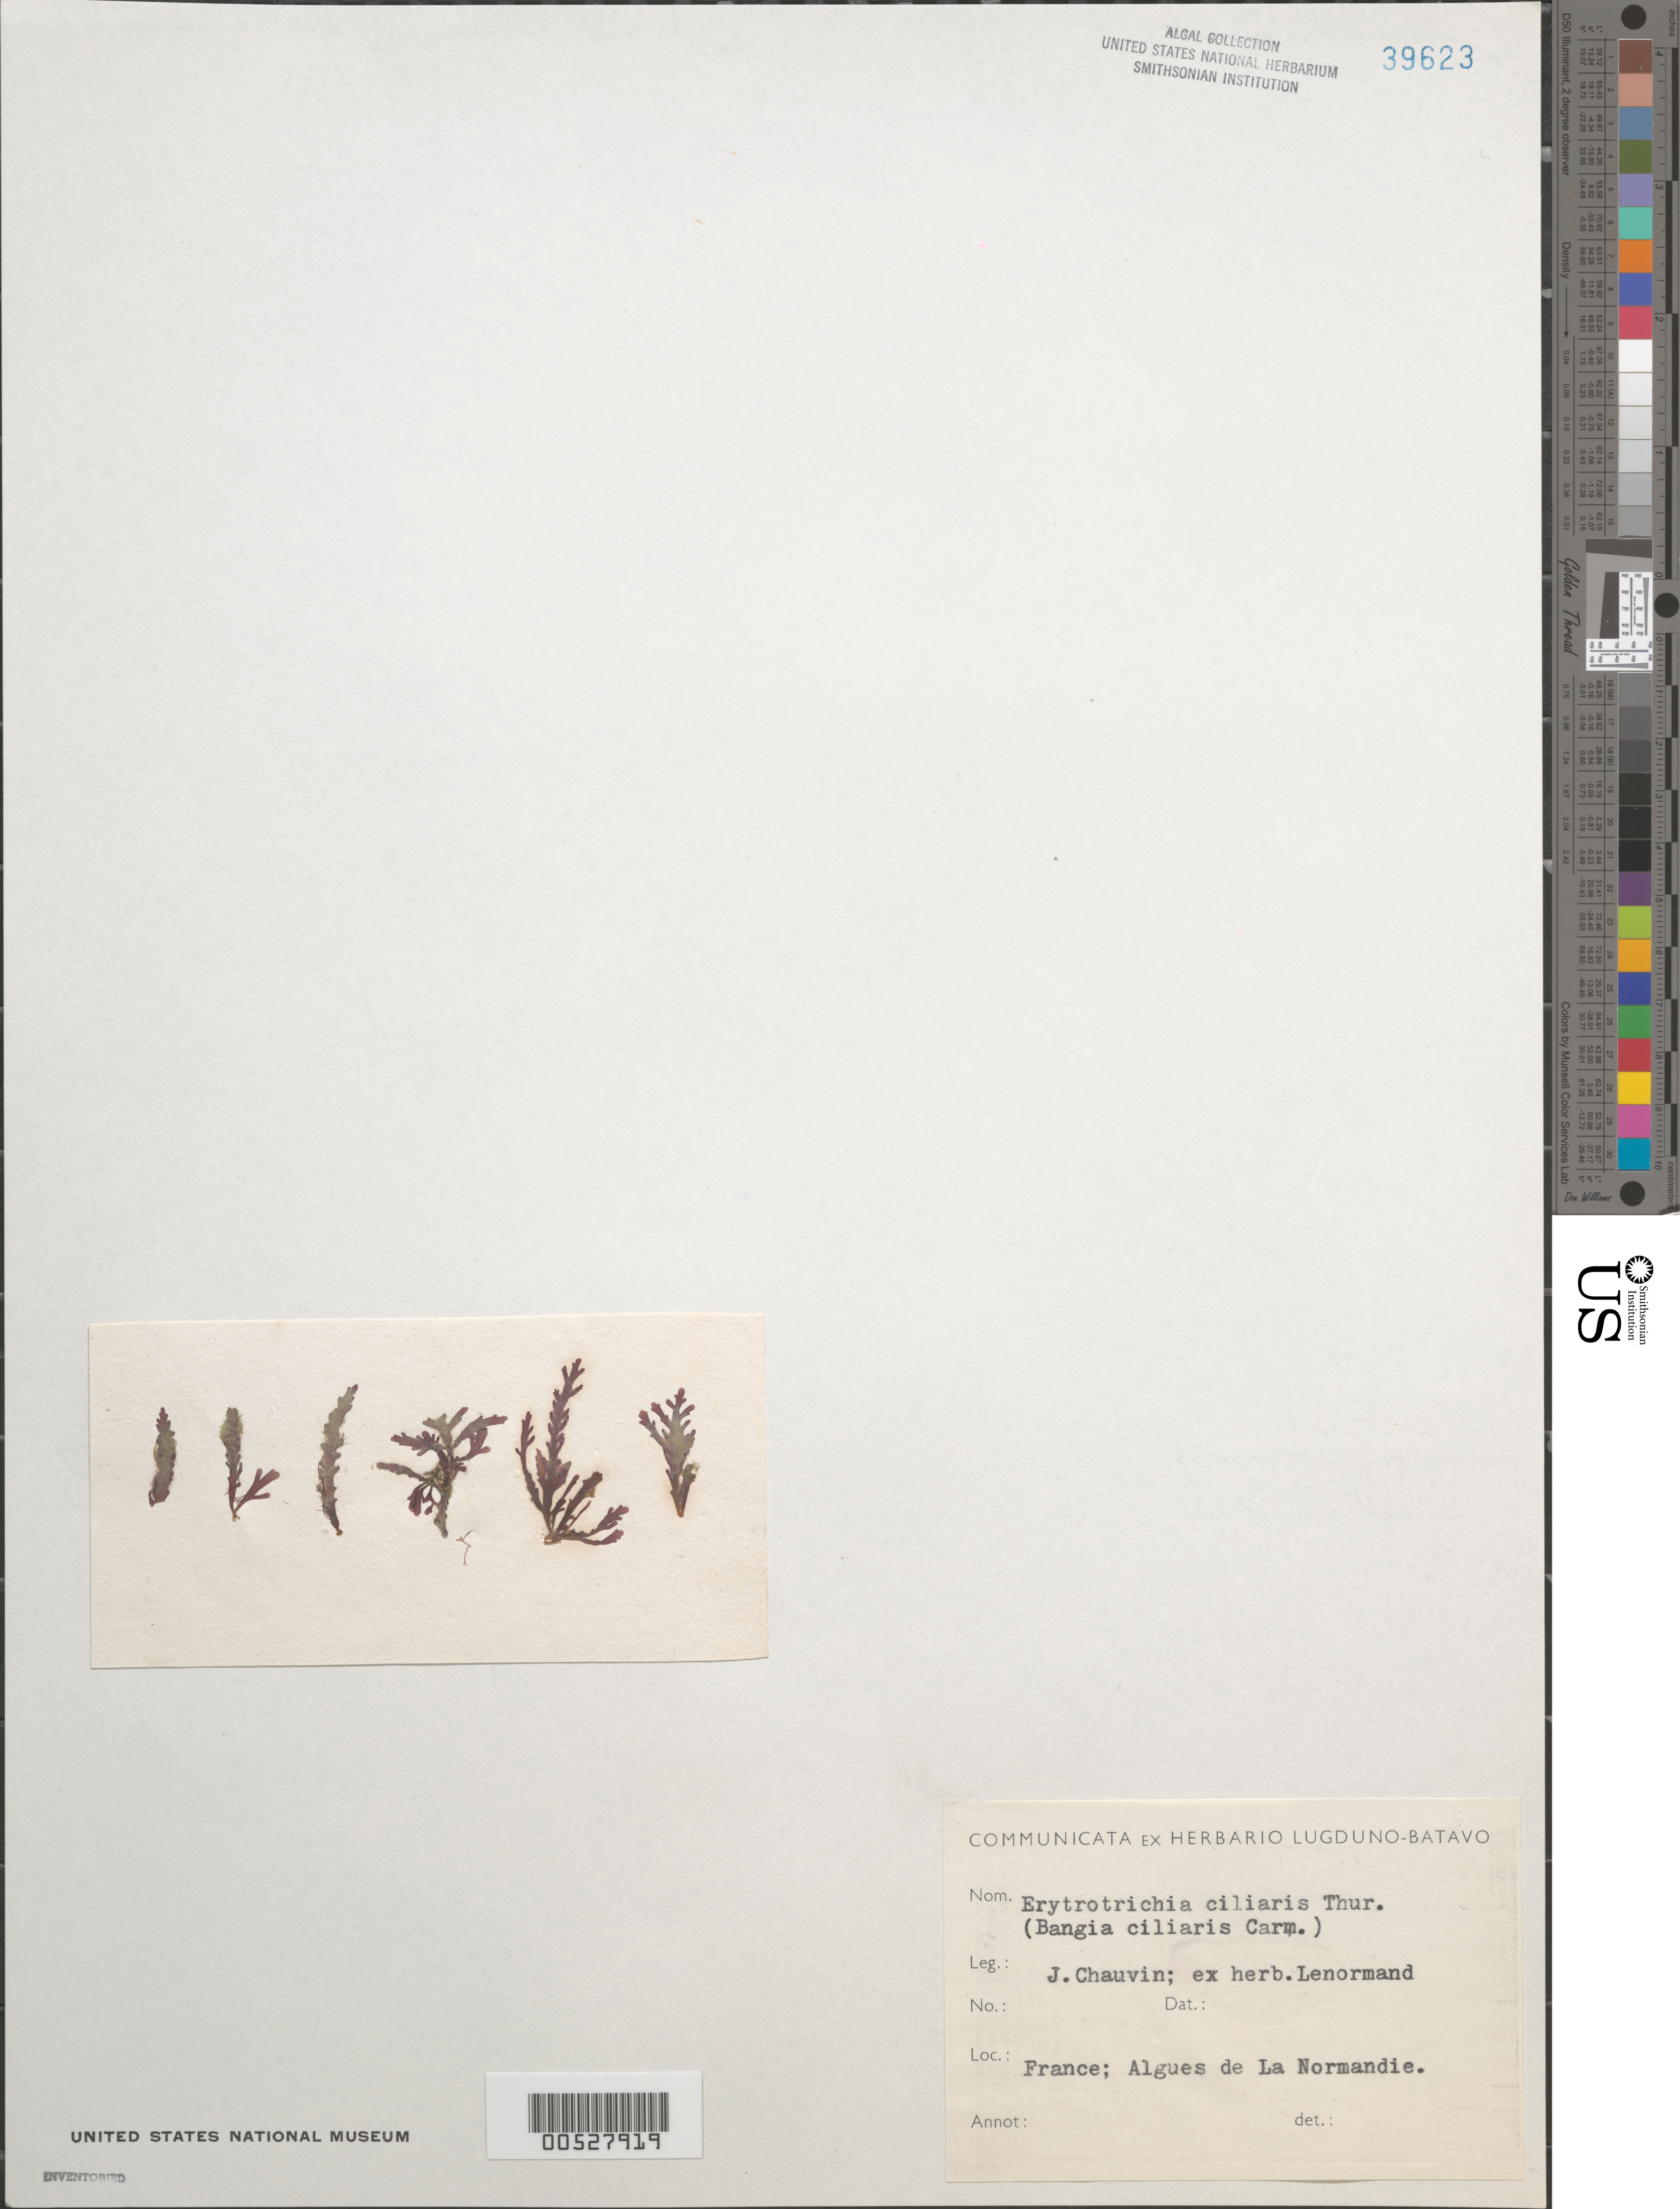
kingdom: Plantae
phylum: Rhodophyta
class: Compsopogonophyceae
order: Erythropeltidales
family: Erythrotrichiaceae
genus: Porphyrostromium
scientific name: Porphyrostromium ciliare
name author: (Carmichael) M.J. Wynne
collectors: J. Chauvin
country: France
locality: Normandy (La Normandie)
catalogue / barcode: US 39623